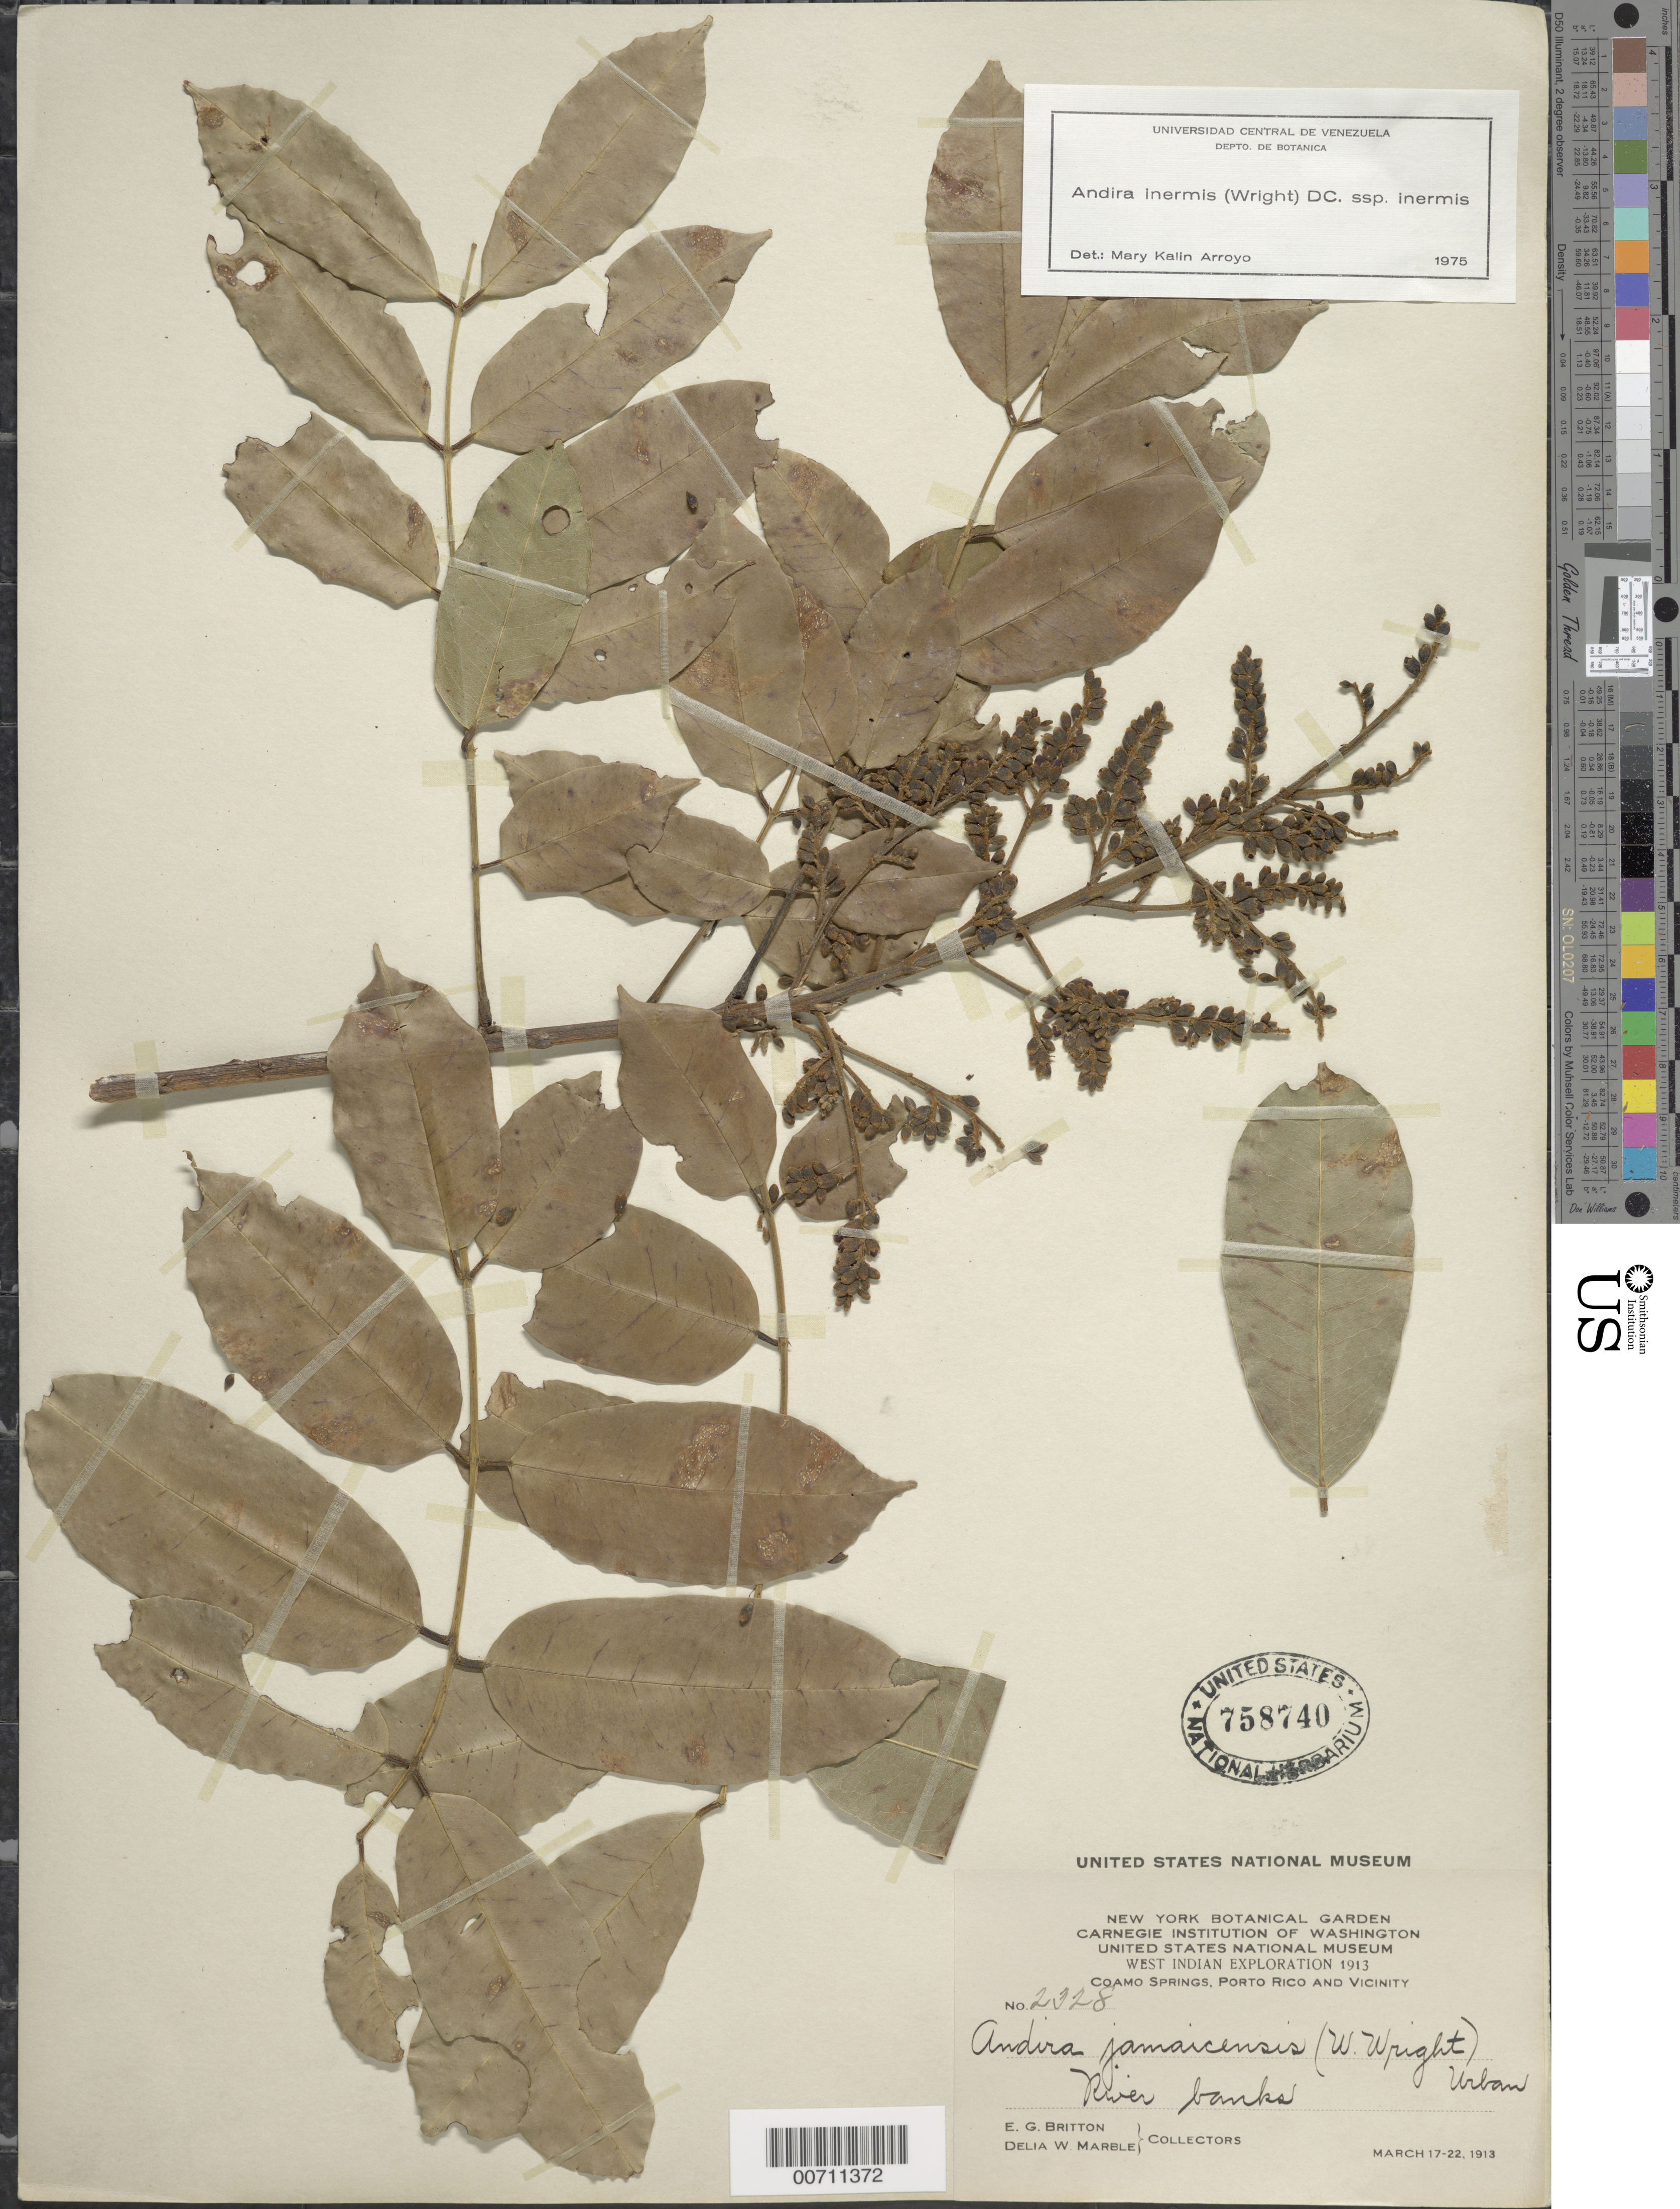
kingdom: Plantae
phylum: Tracheophyta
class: Magnoliopsida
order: Fabales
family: Fabaceae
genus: Andira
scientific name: Andira inermis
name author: (W. Wright) Kunth ex DC.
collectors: E. G. Britton & D. W. Marble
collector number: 2328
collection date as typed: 17 Mar 1913 to 22 Mar 1913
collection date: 1913-03-17/1913-03-22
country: Puerto Rico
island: Greater Antilles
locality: Coamo Springs, vic of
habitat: River banks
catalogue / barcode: US 758740